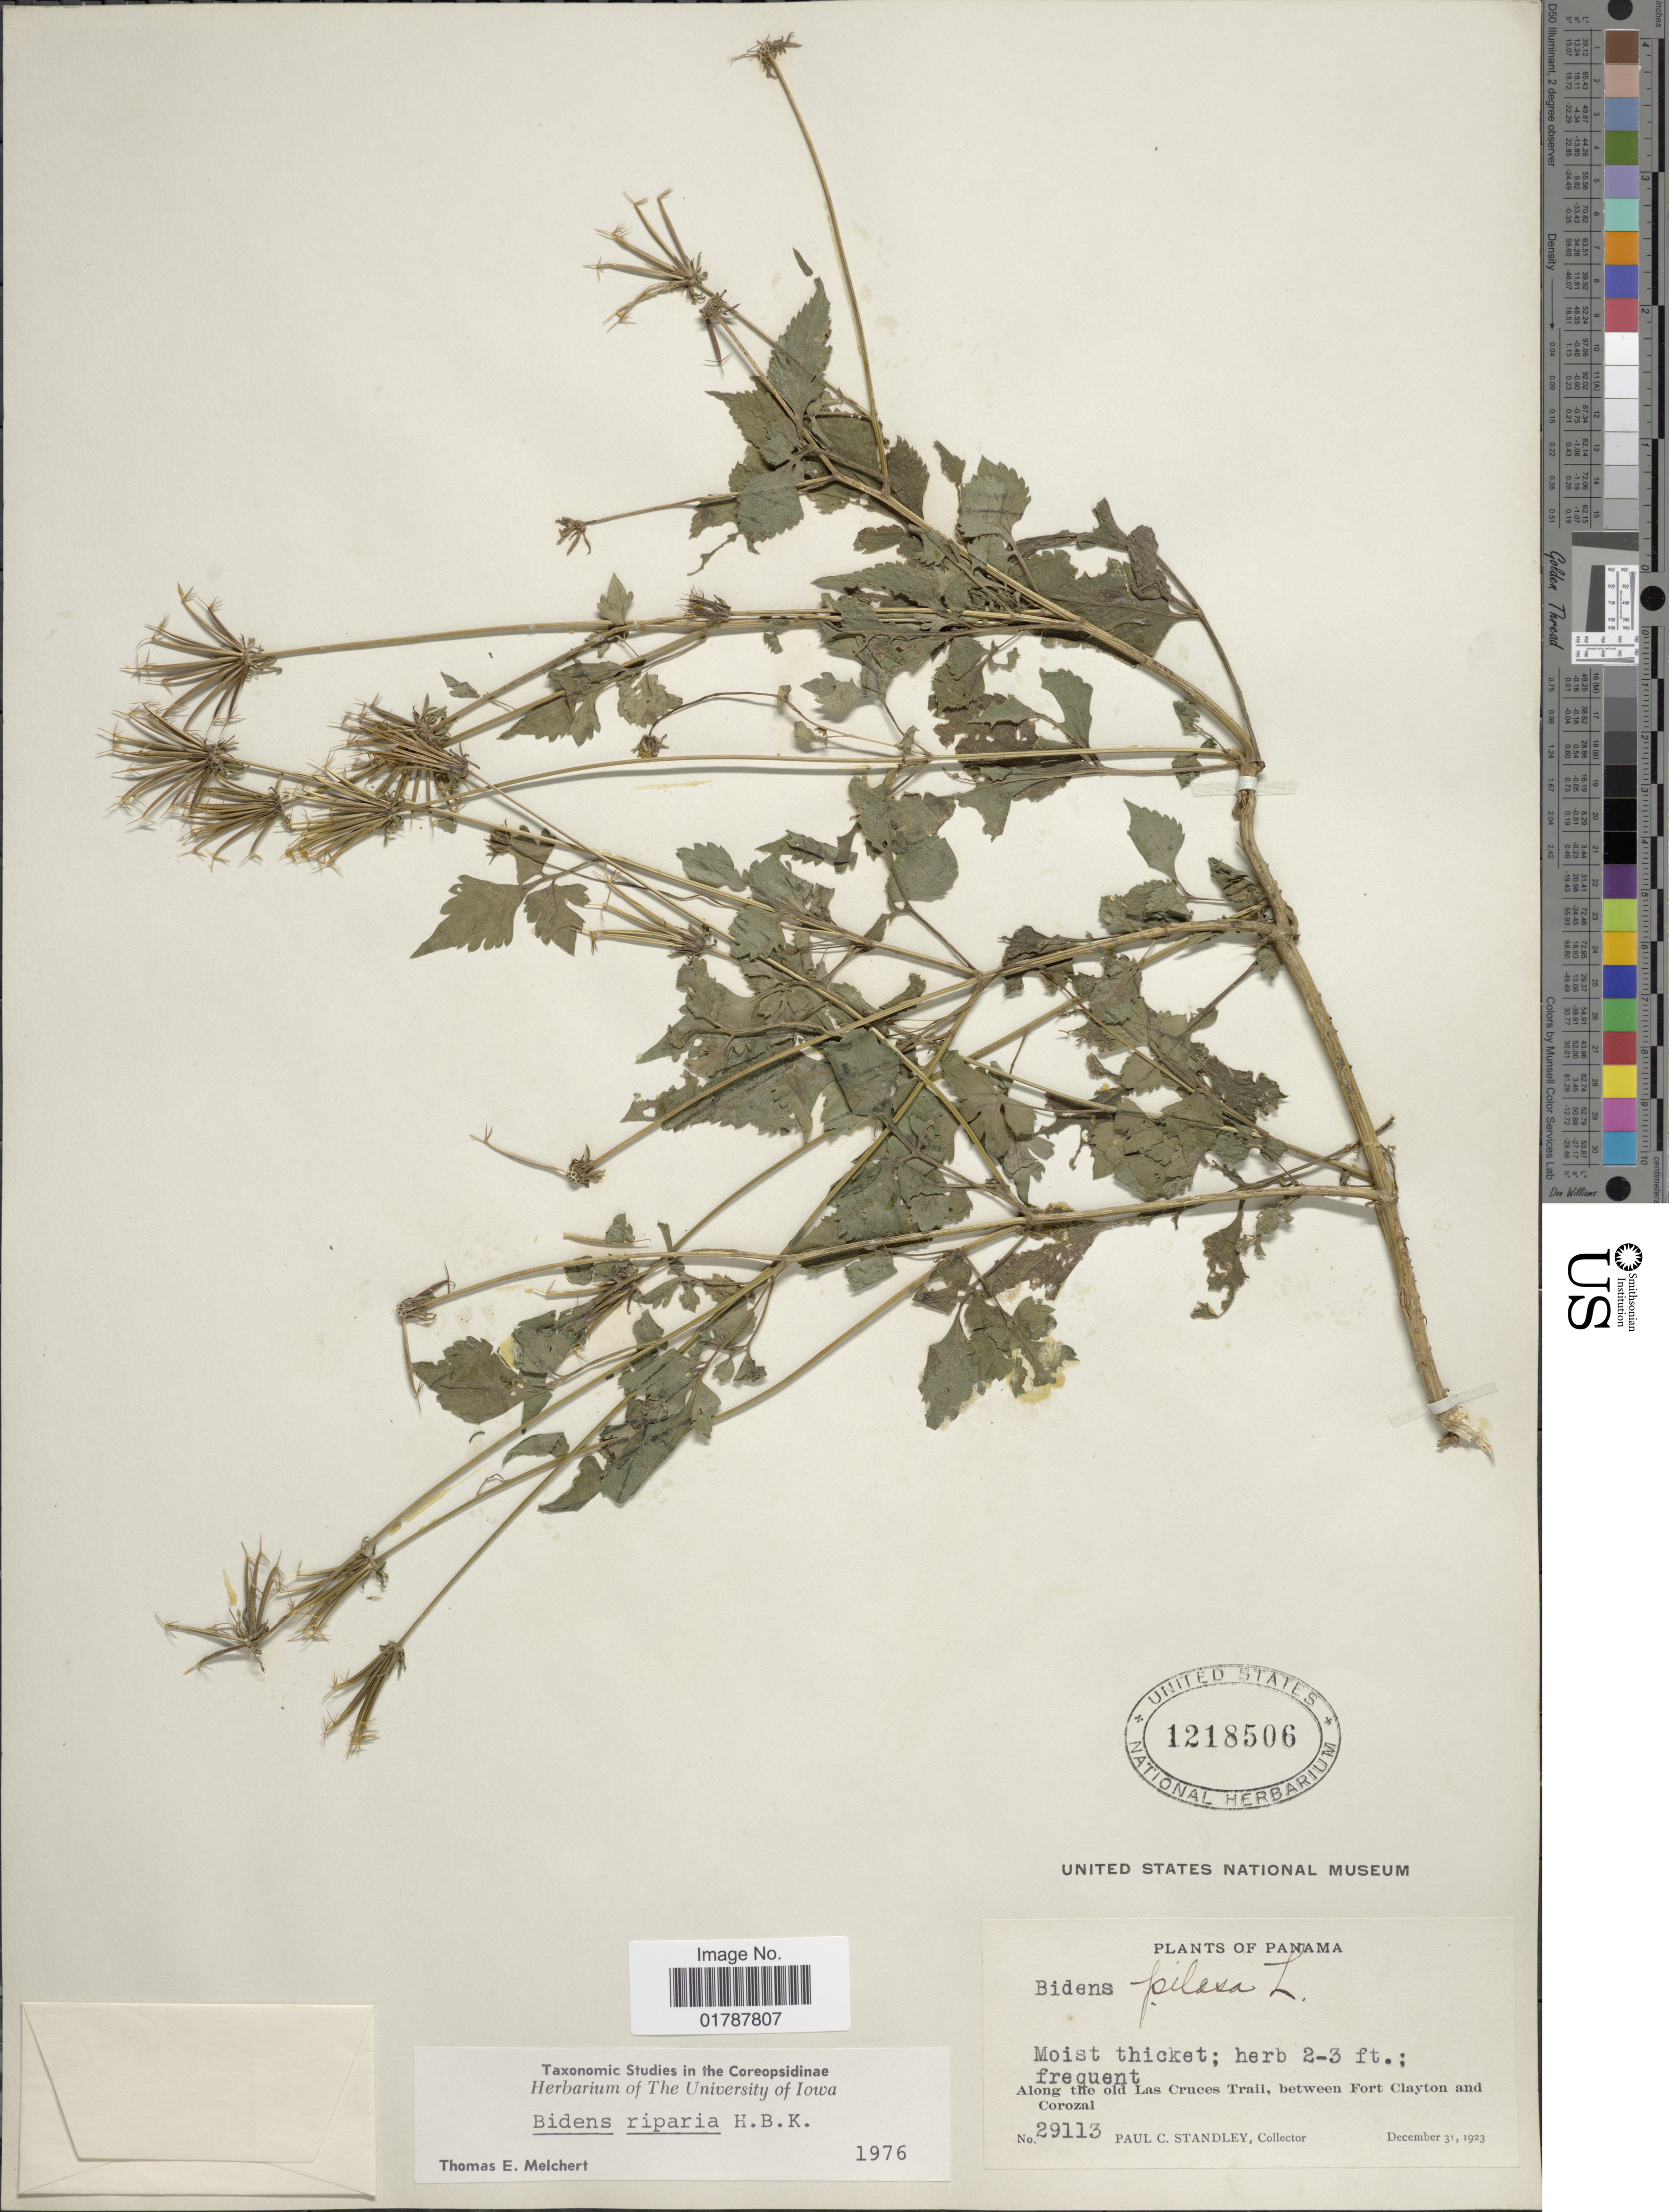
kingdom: Plantae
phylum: Tracheophyta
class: Magnoliopsida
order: Asterales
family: Asteraceae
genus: Bidens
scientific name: Bidens riparia var. refracta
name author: (Brandegee) O.E. Schulz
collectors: P. C. Standley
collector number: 29113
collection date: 1923-12-31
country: Panama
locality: Along the old Las Cruces Trail, between Fort Clayton and Corozal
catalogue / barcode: US 1218506